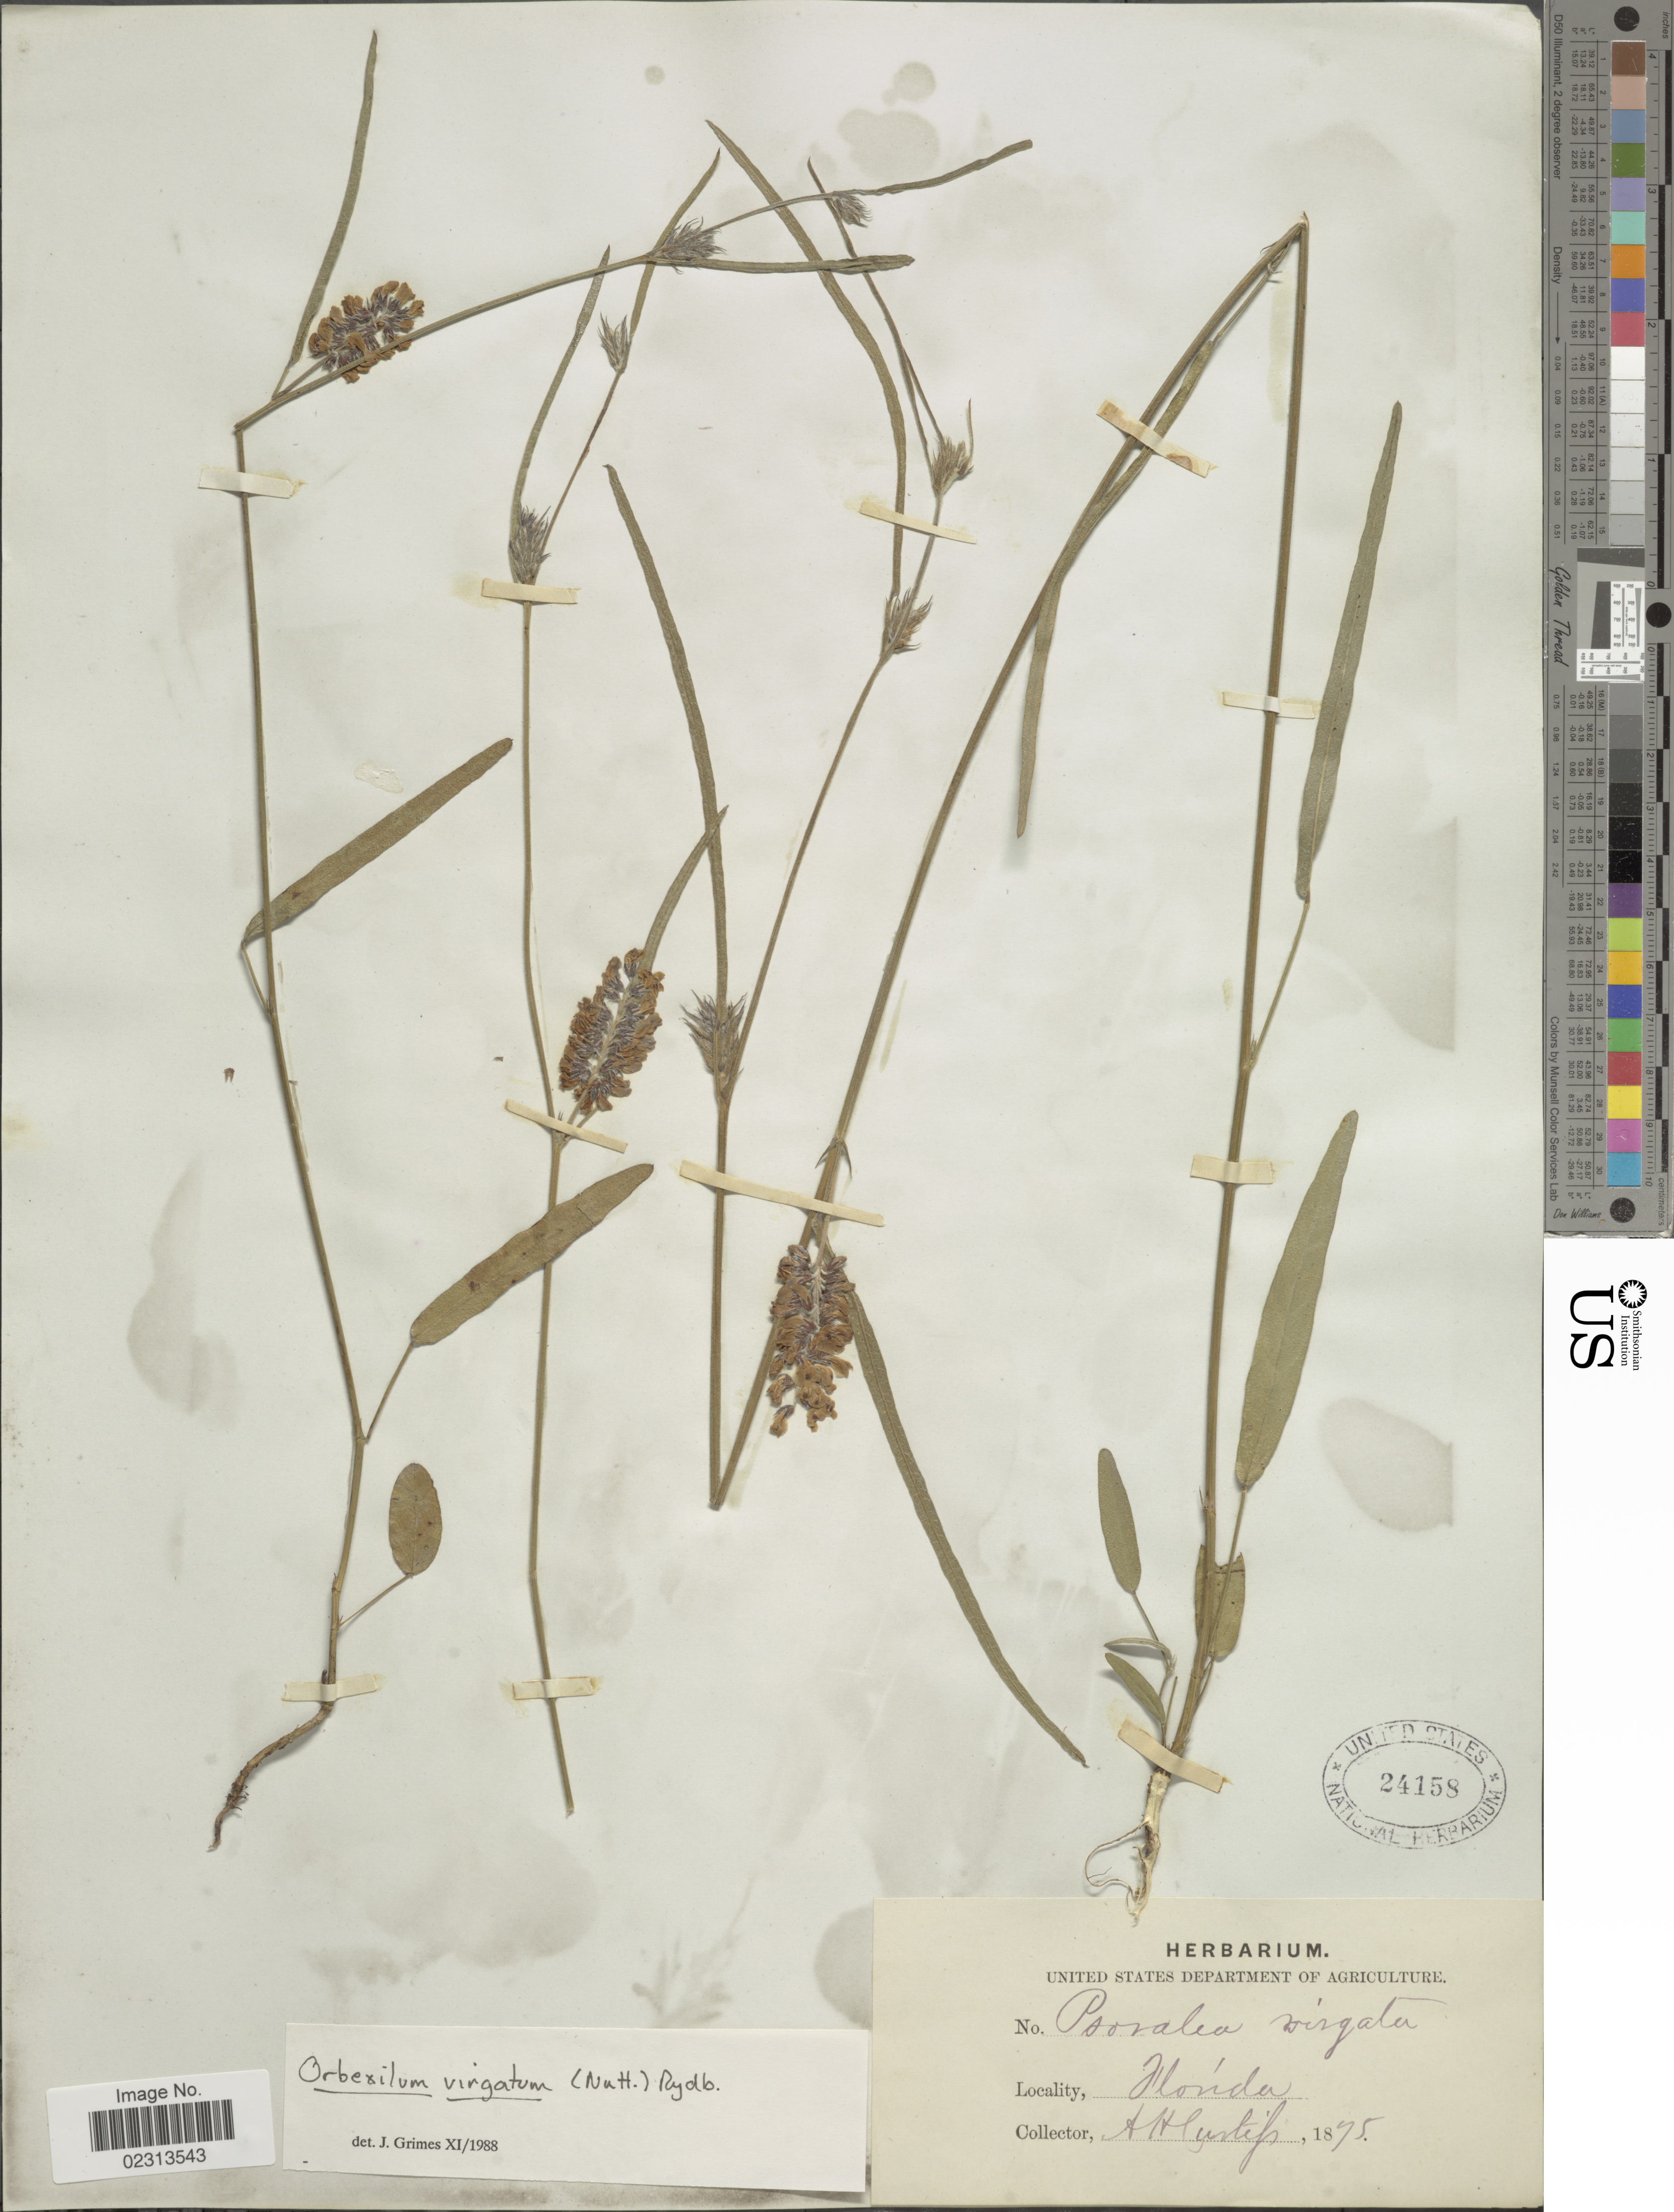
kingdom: Plantae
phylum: Tracheophyta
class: Magnoliopsida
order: Fabales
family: Fabaceae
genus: Orbexilum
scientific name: Orbexilum virgatum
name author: (Nutt.) Rydb.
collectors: A. H. Curtiss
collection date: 1875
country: United States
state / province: Florida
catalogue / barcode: US 24158